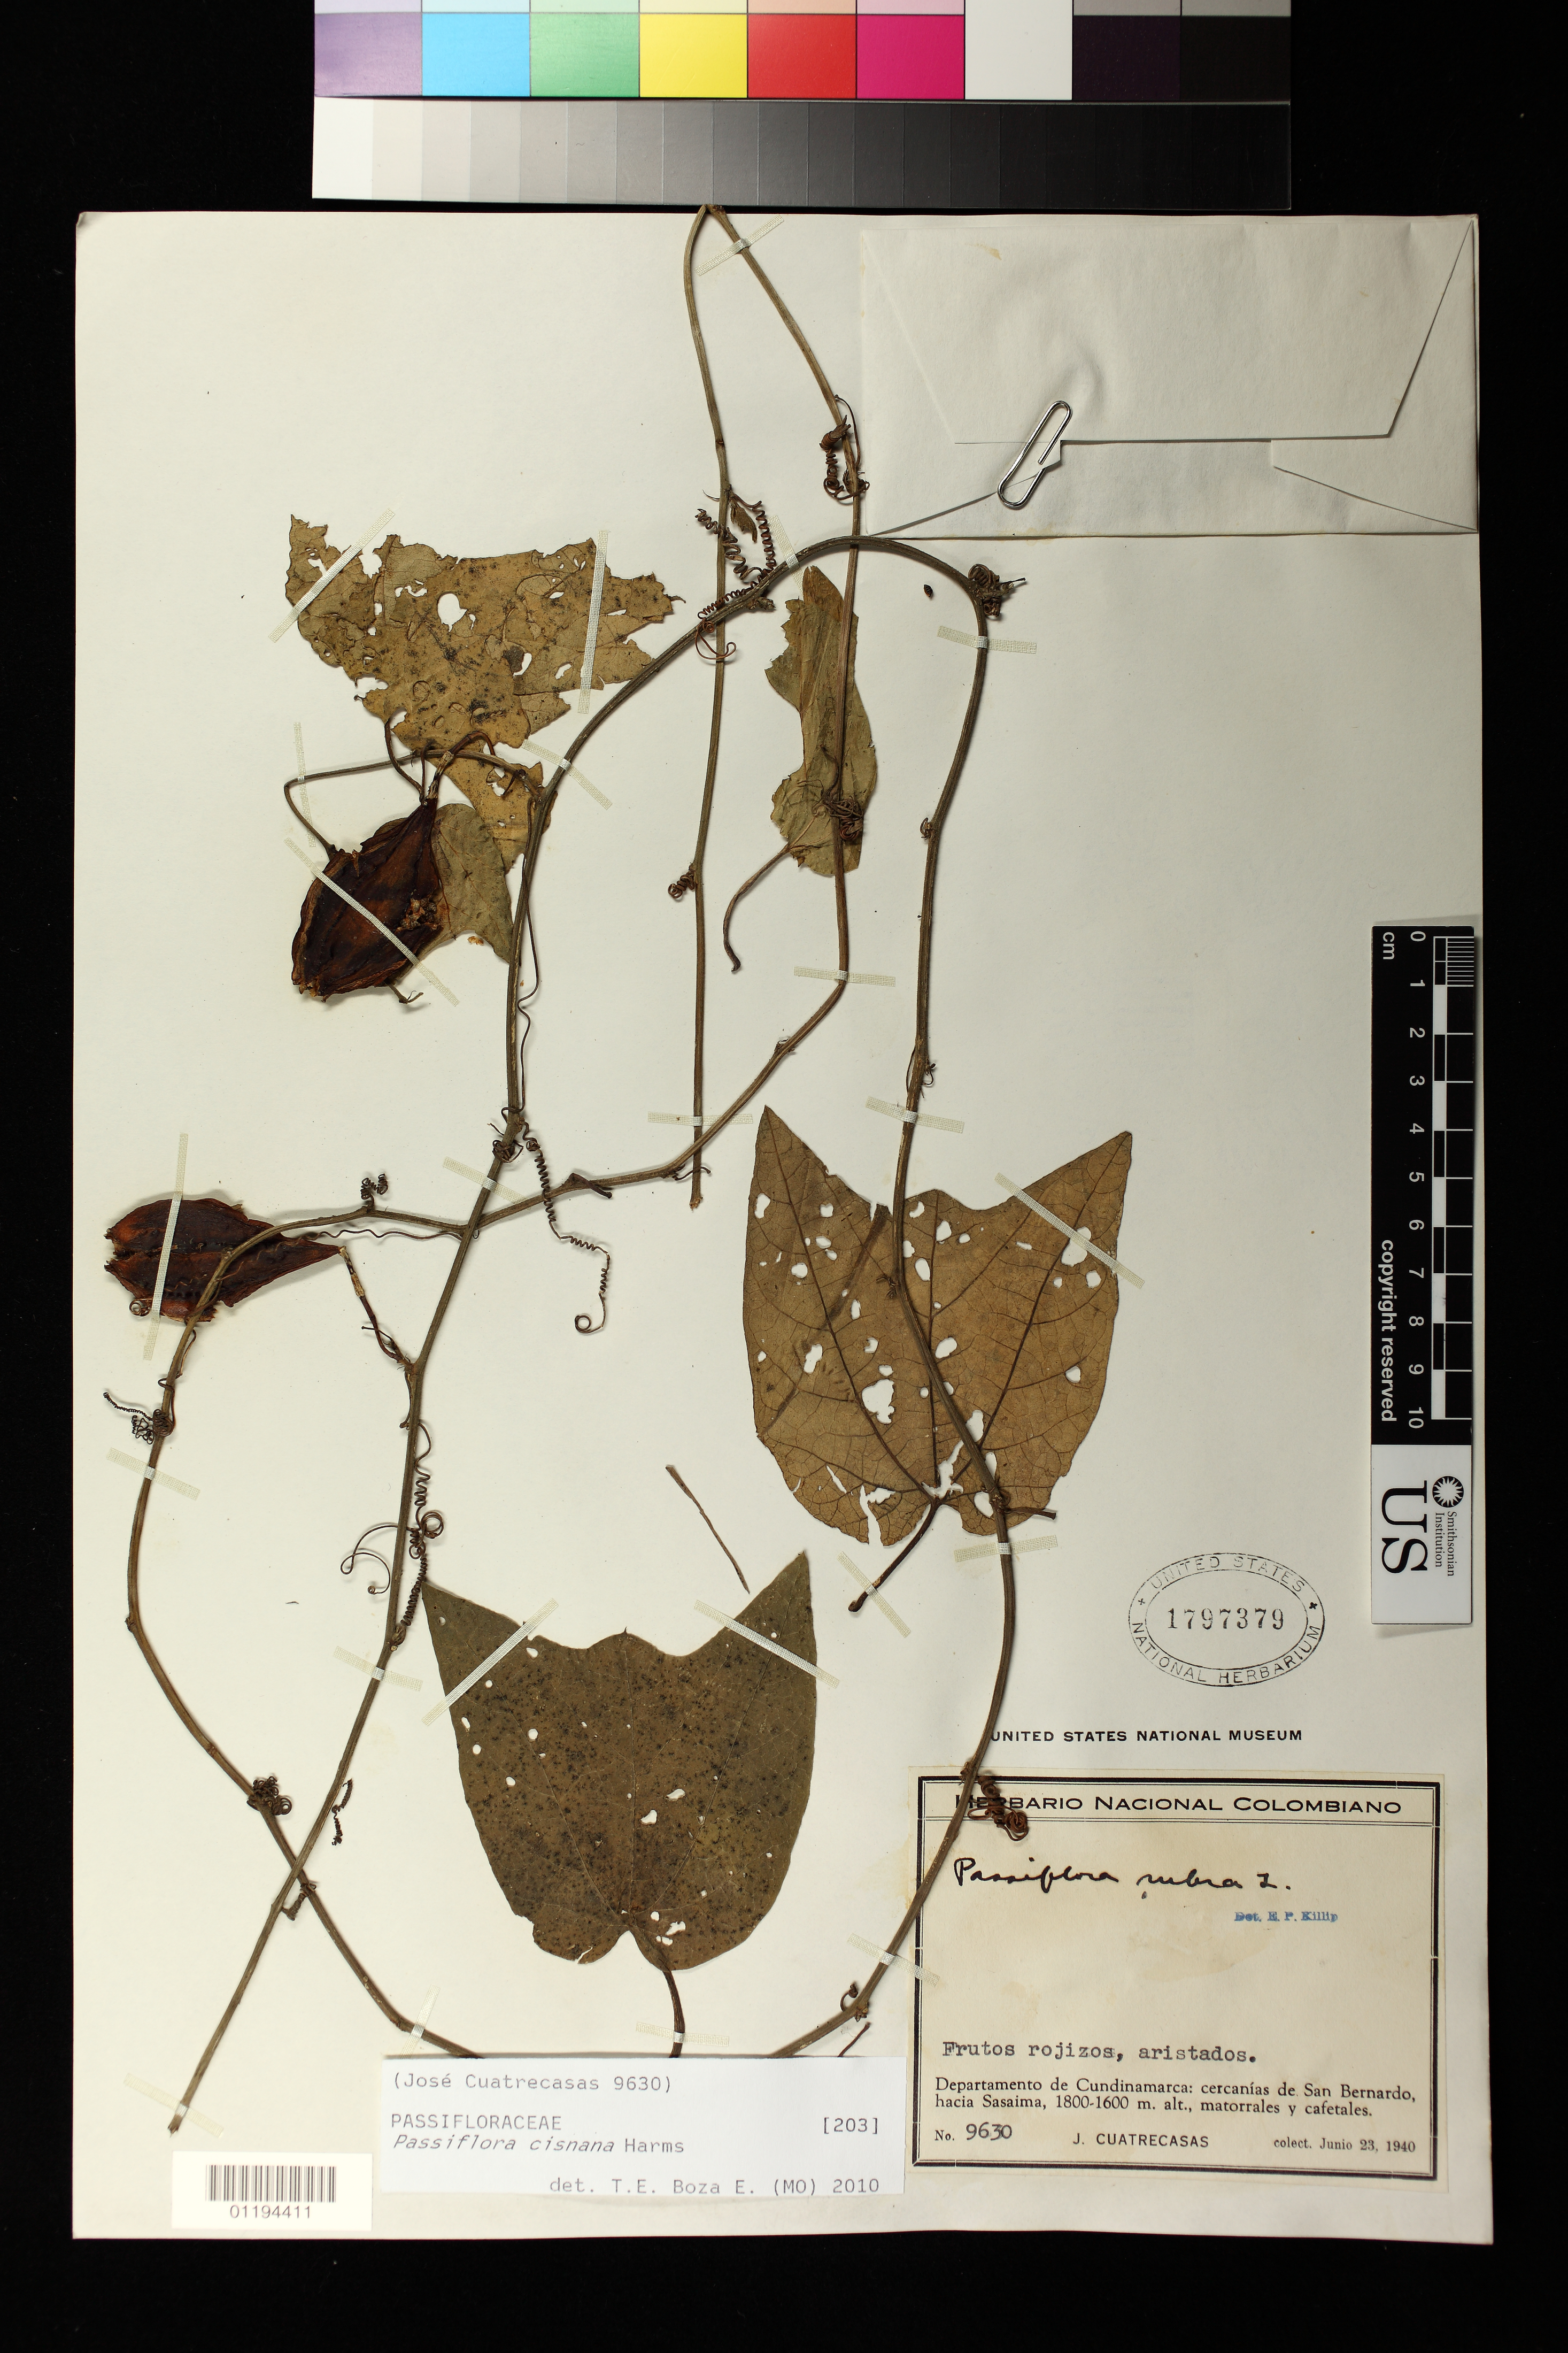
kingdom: Plantae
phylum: Tracheophyta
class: Magnoliopsida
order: Malpighiales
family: Passifloraceae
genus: Passiflora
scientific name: Passiflora cisnana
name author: Harms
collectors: J. Cuatrecasas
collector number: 9630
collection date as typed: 23 Jun 1940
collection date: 1940-06-23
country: Colombia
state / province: Cundinamarca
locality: Cercanias de San Bernardo, hacia Sasaima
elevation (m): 1600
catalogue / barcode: US 1797379